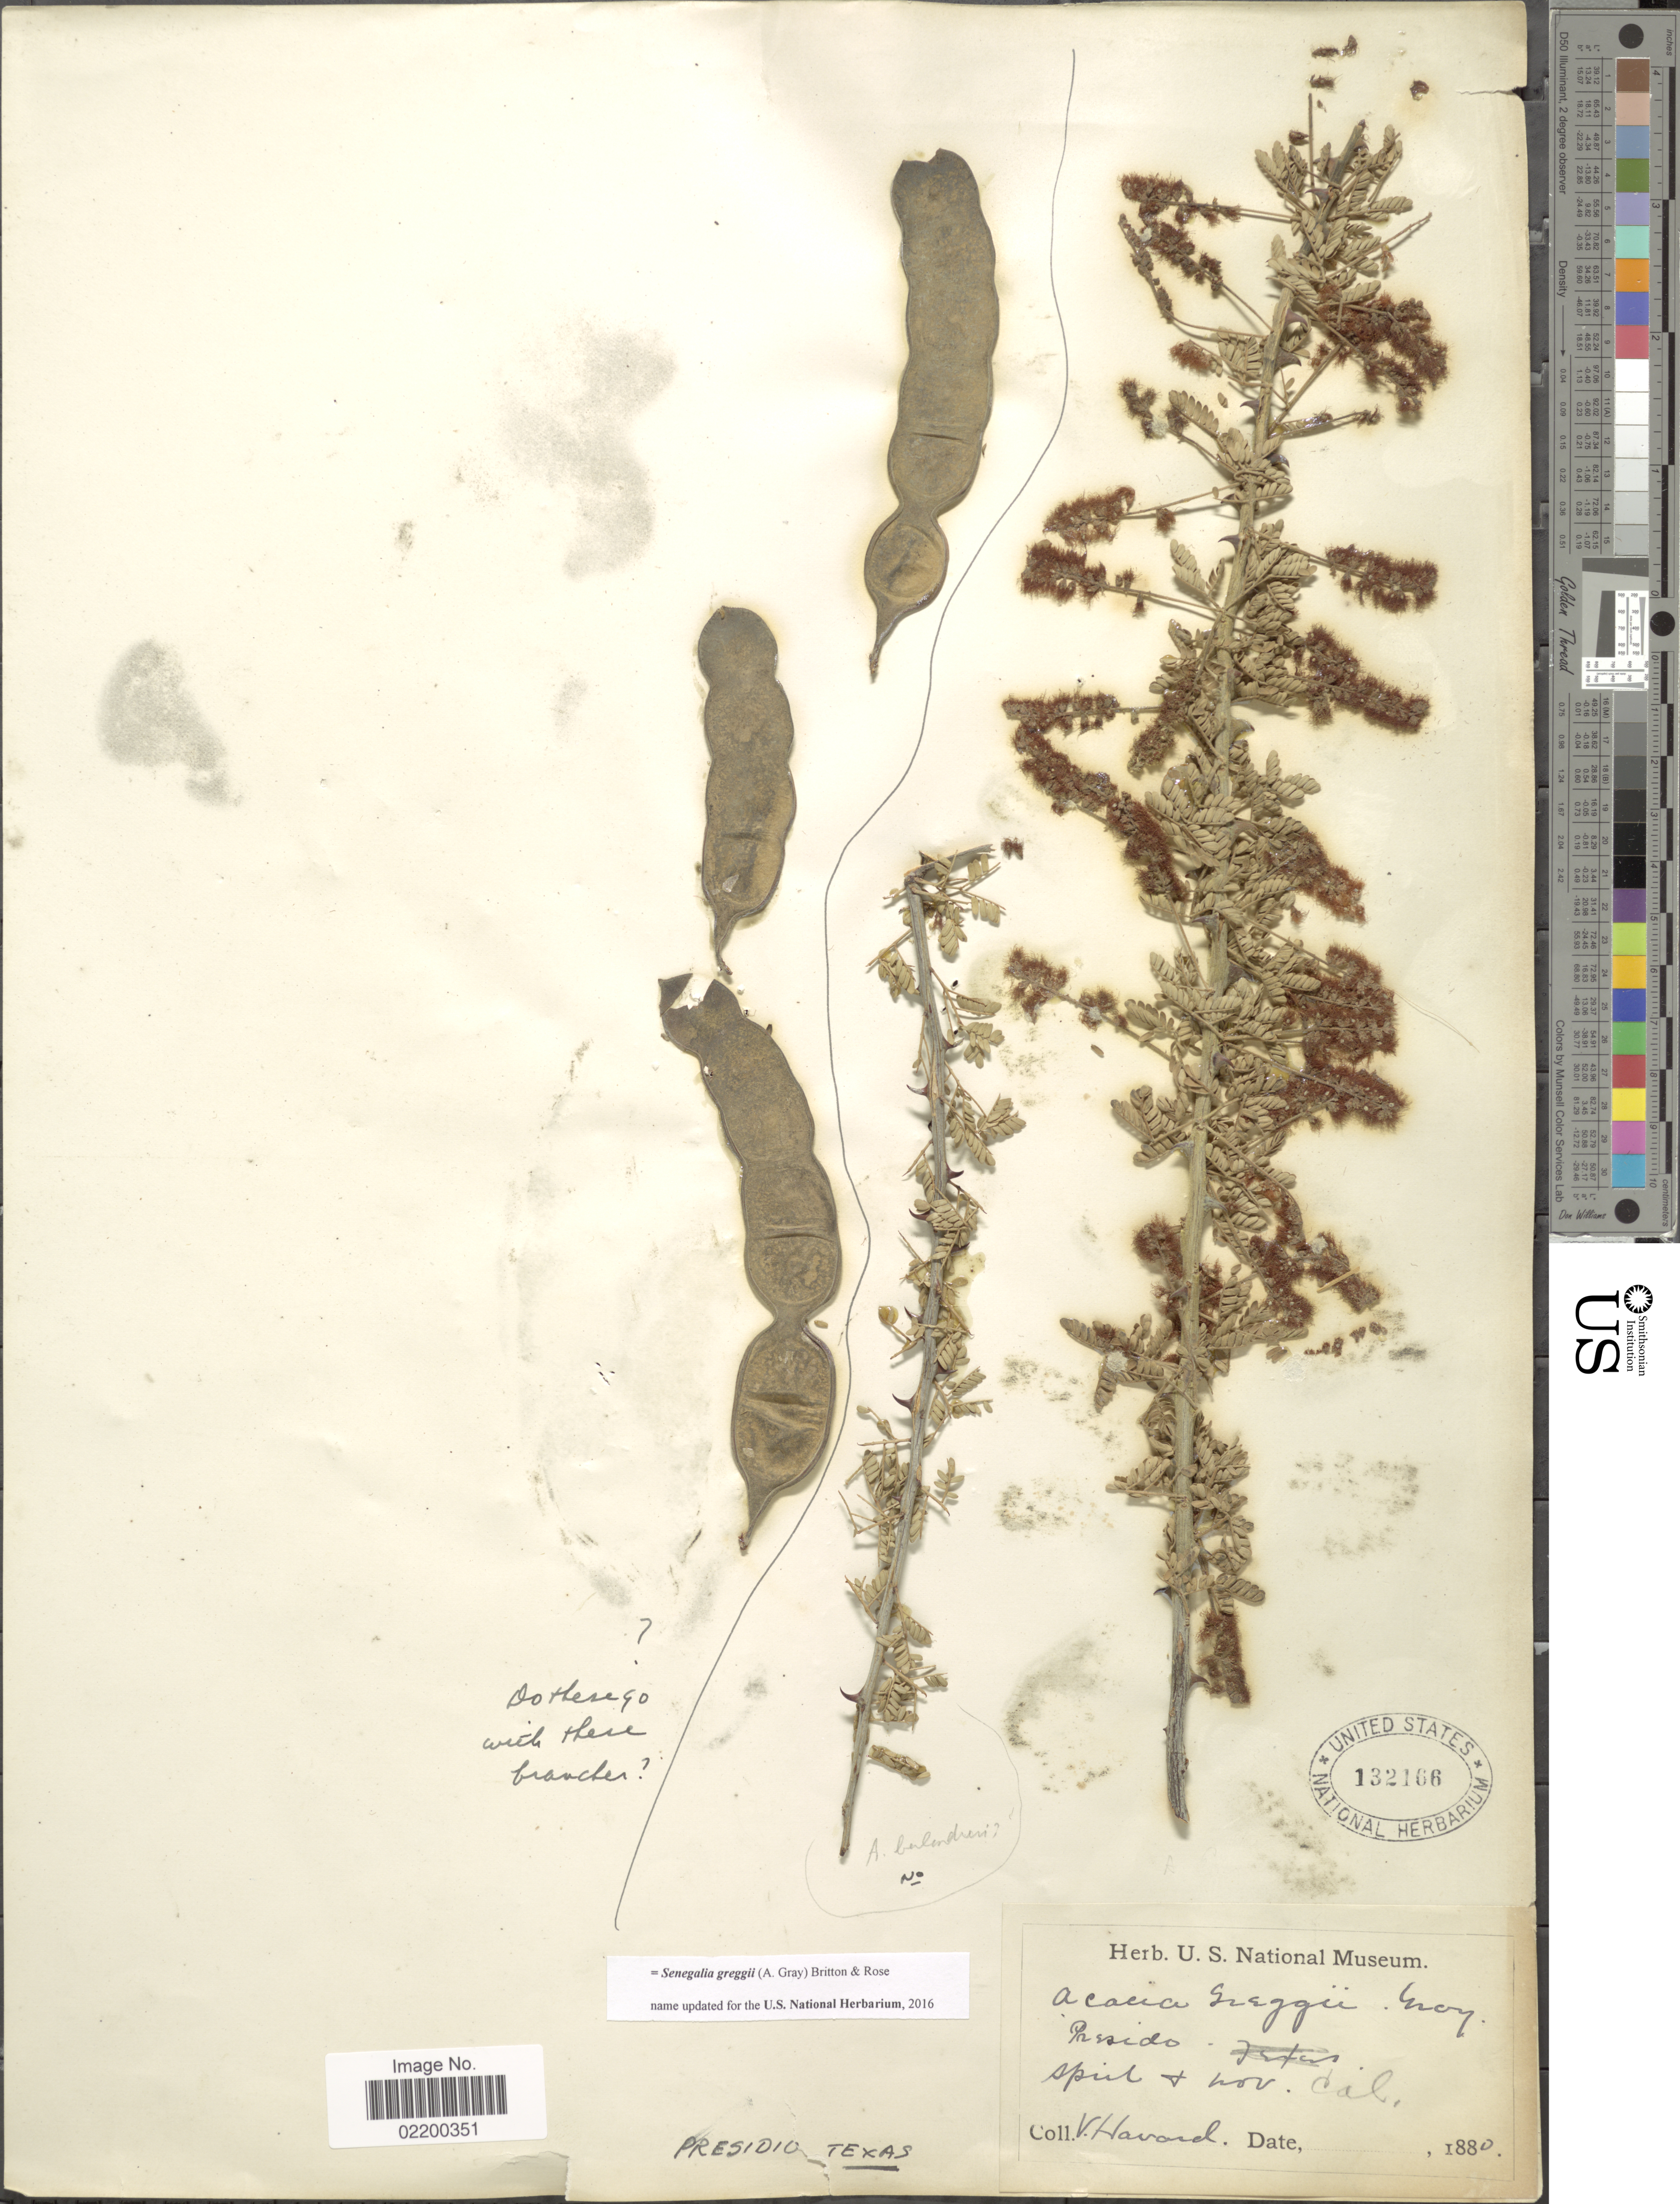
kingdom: Plantae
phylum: Tracheophyta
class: Magnoliopsida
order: Fabales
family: Fabaceae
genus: Senegalia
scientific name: Senegalia greggii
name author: (A. Gray) Britton & Rose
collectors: V. Havard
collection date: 1880-04/1880-11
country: United States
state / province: California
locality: Presidio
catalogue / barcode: US 132166